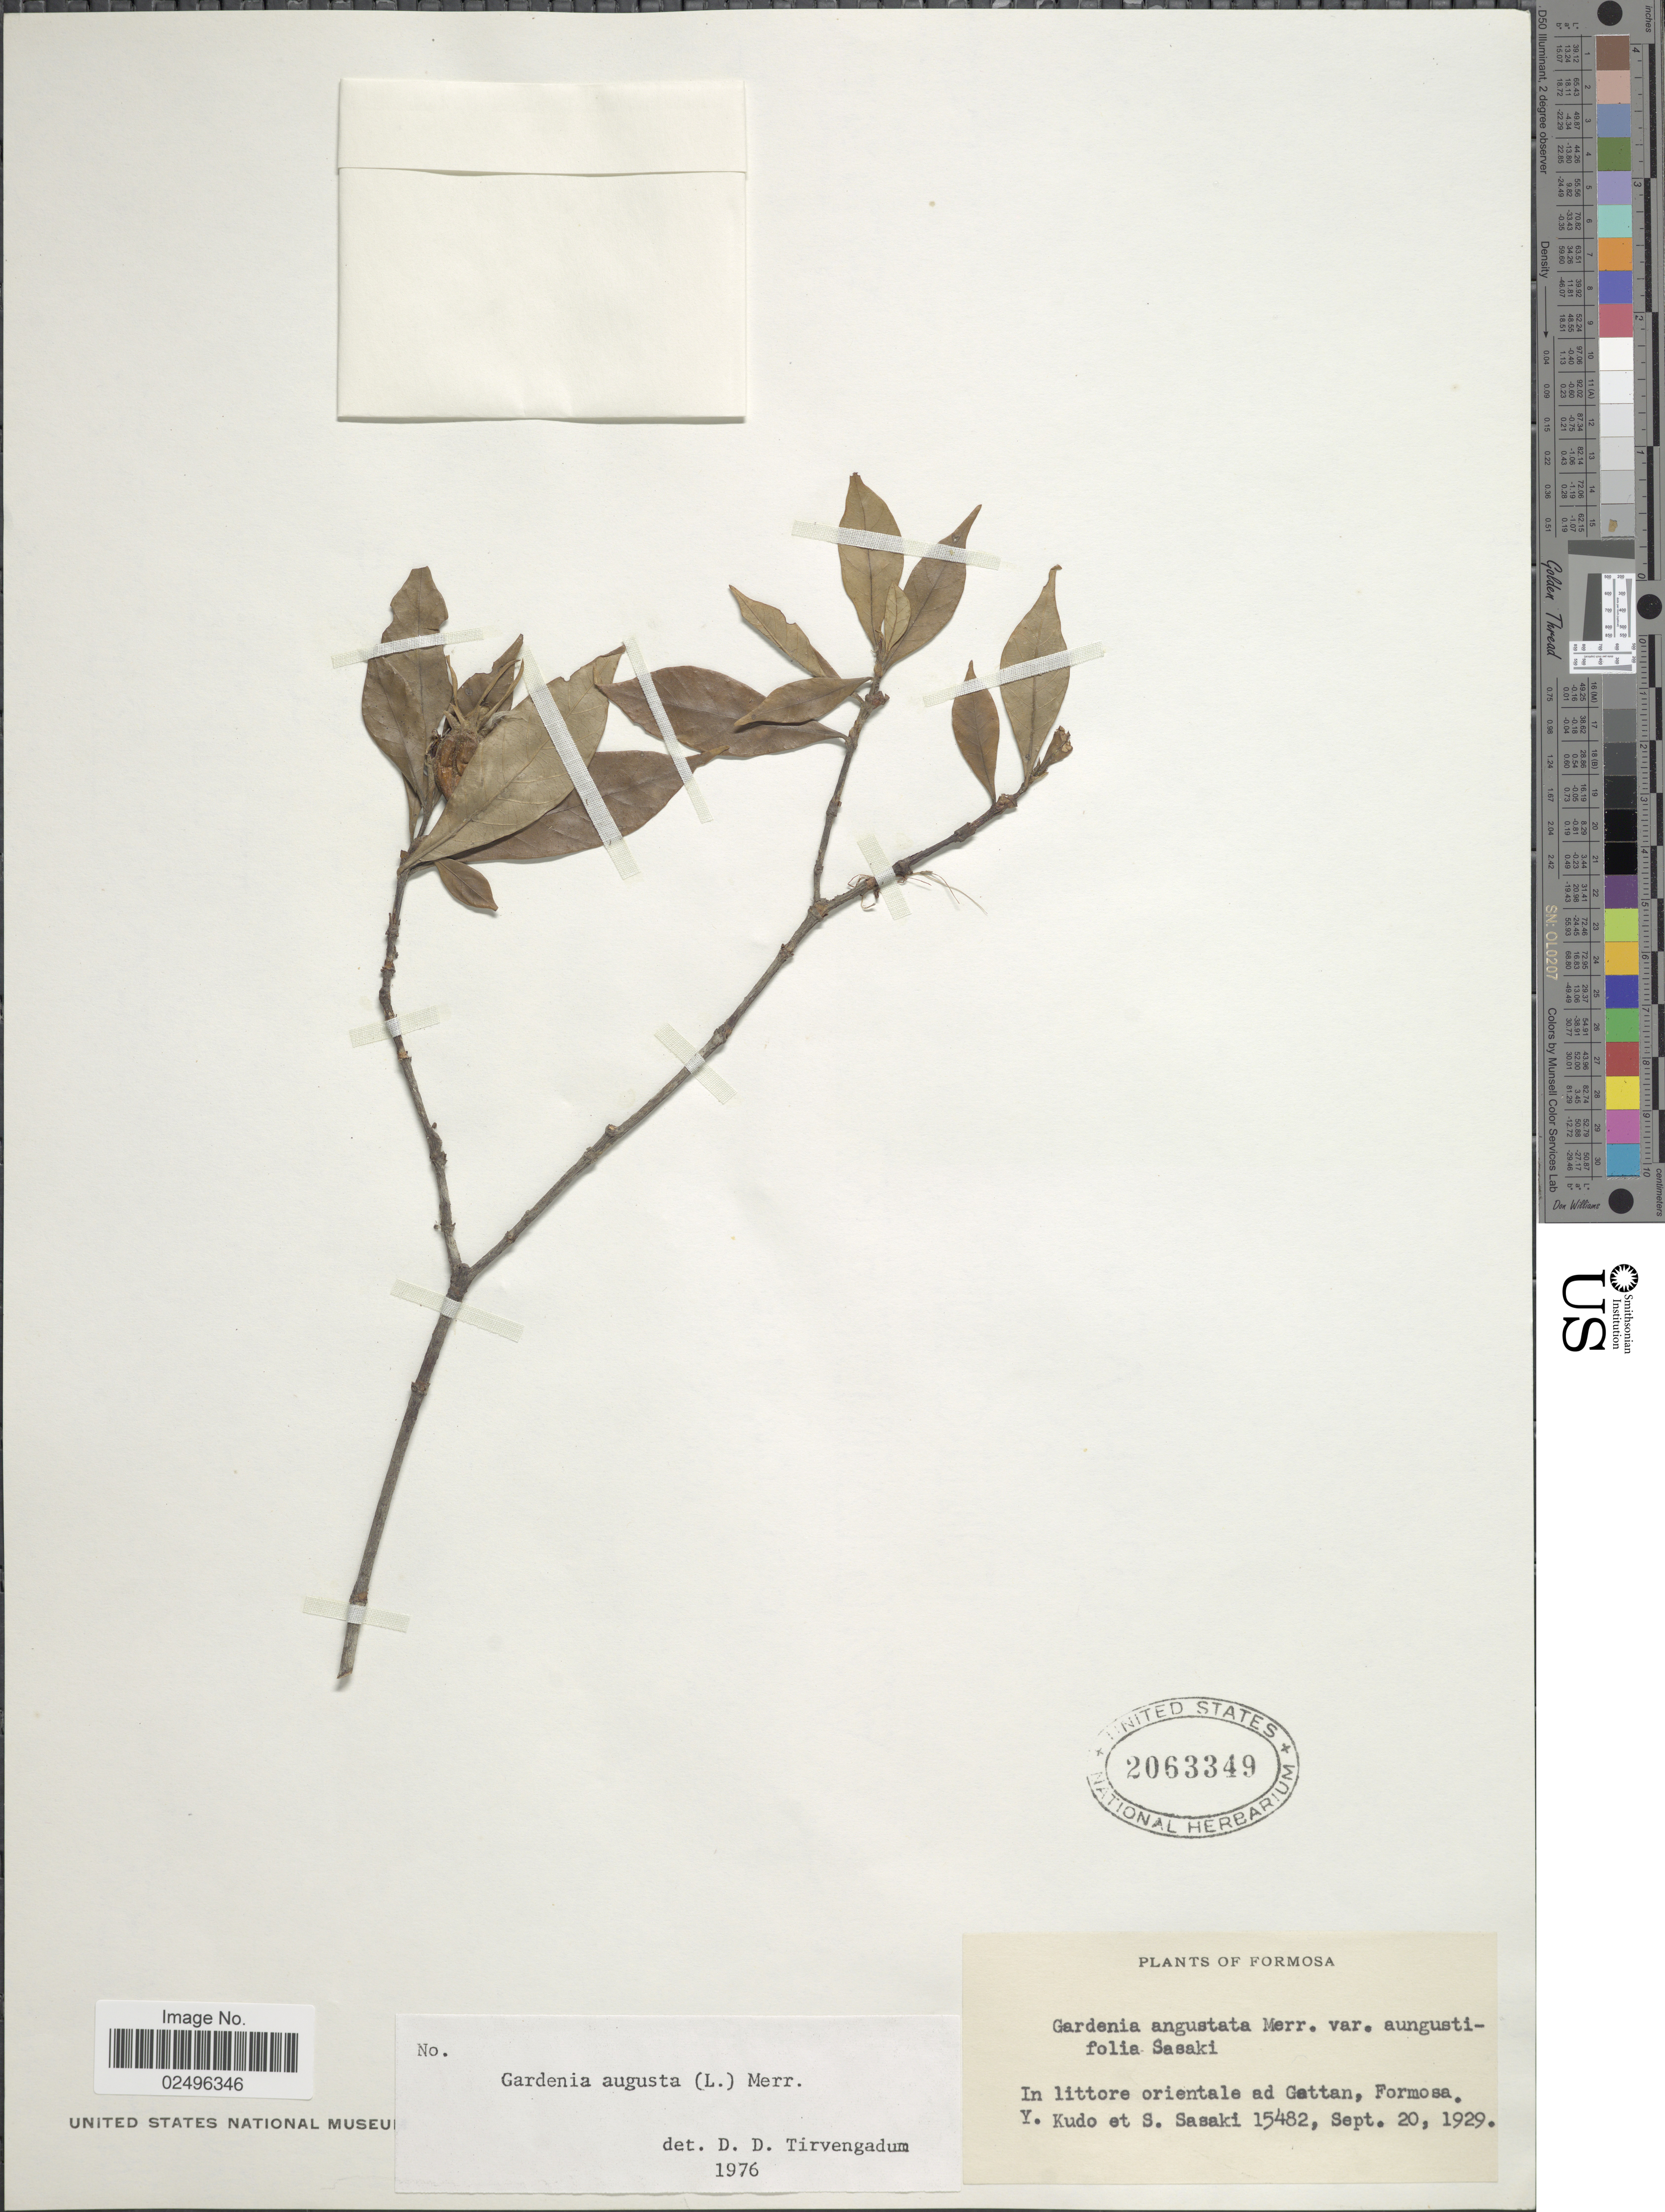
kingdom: Plantae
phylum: Tracheophyta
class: Magnoliopsida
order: Gentianales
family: Rubiaceae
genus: Gardenia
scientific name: Gardenia augusta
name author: (L.) Merr.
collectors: Y. Kudô & S. Sasaki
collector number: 15482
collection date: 1929-09-20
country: Taiwan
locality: In littorale orientale ad Gattan, Formosa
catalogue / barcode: US 2063349